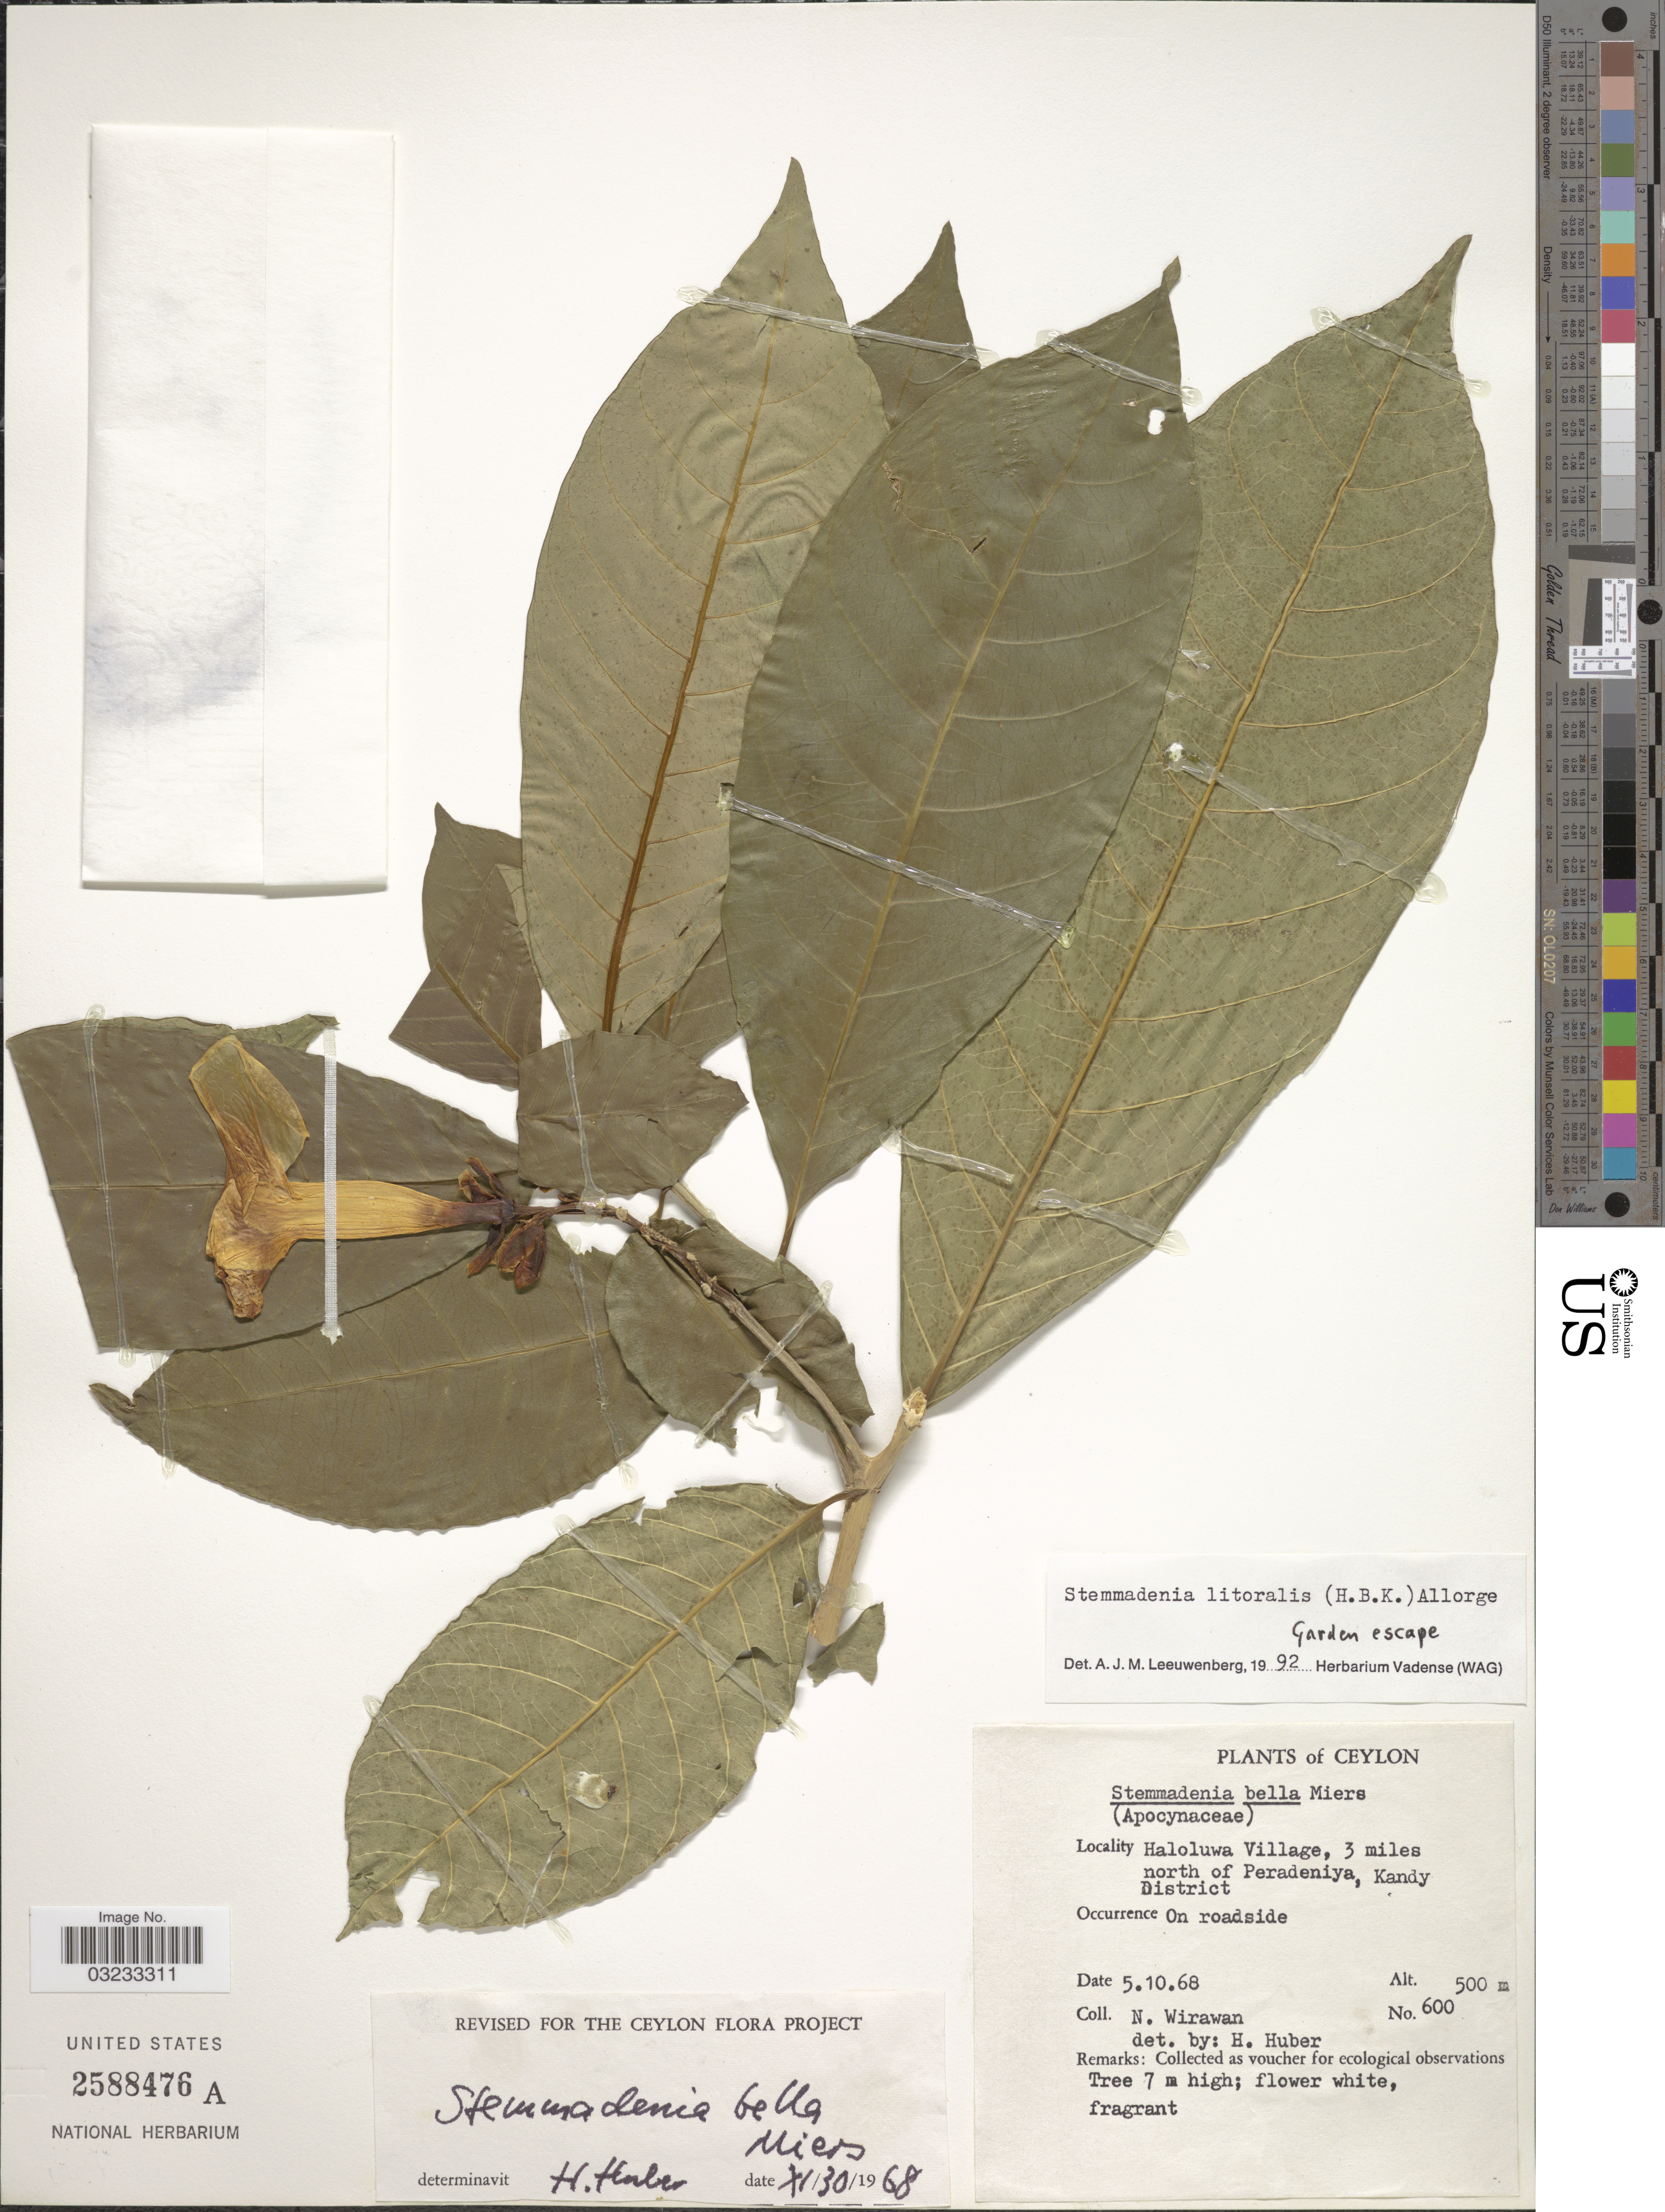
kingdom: Plantae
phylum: Tracheophyta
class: Magnoliopsida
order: Gentianales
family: Apocynaceae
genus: Stemmadenia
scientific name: Stemmadenia litoralis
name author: (Kunth) L. Allorge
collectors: N. Wirawan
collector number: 600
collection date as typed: Transcribed d/m/y: 5/10/68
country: Sri Lanka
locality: Ceylon, Haloluwa Village, 3 miles north of Peradeniya, Kandy District.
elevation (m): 500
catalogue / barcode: US 2588476A